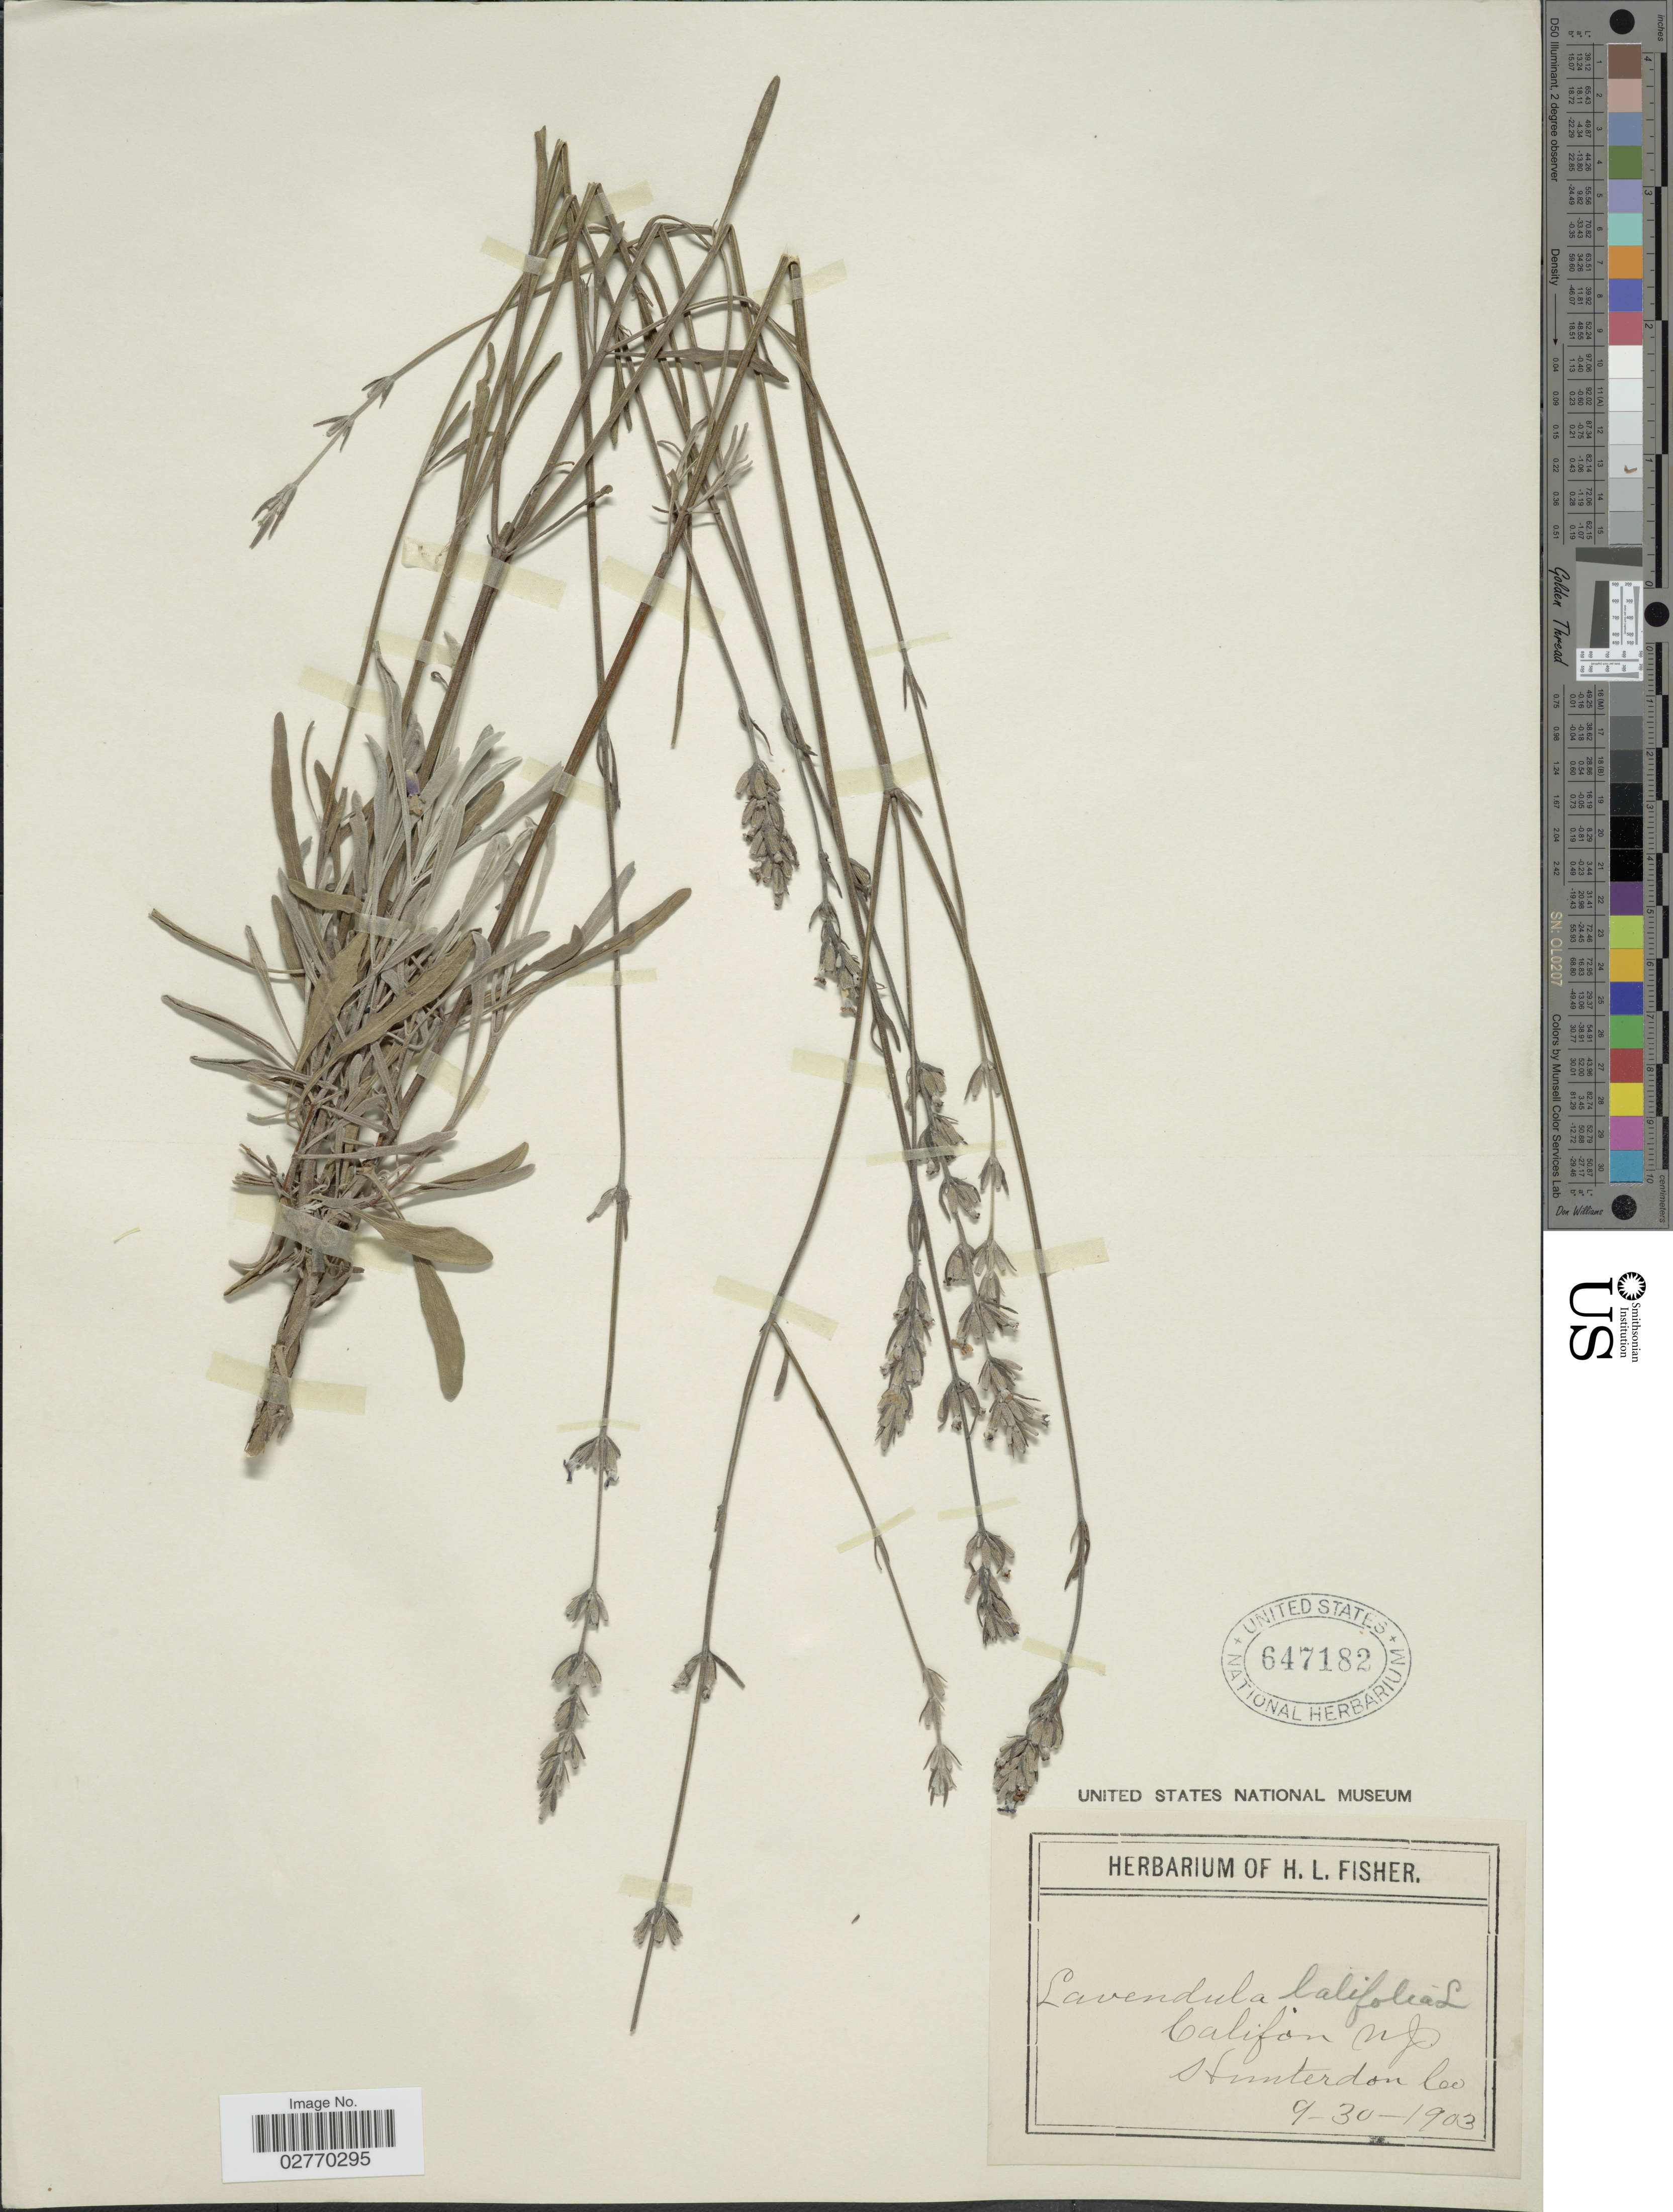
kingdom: Plantae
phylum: Tracheophyta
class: Magnoliopsida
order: Lamiales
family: Lamiaceae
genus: Lavandula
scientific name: Lavandula latifolia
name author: Medik.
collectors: ex herb. of H. L. Fisher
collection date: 1903-09-30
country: United States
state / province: New Jersey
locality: Califon. Hunterdon Co.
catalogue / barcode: US 647182